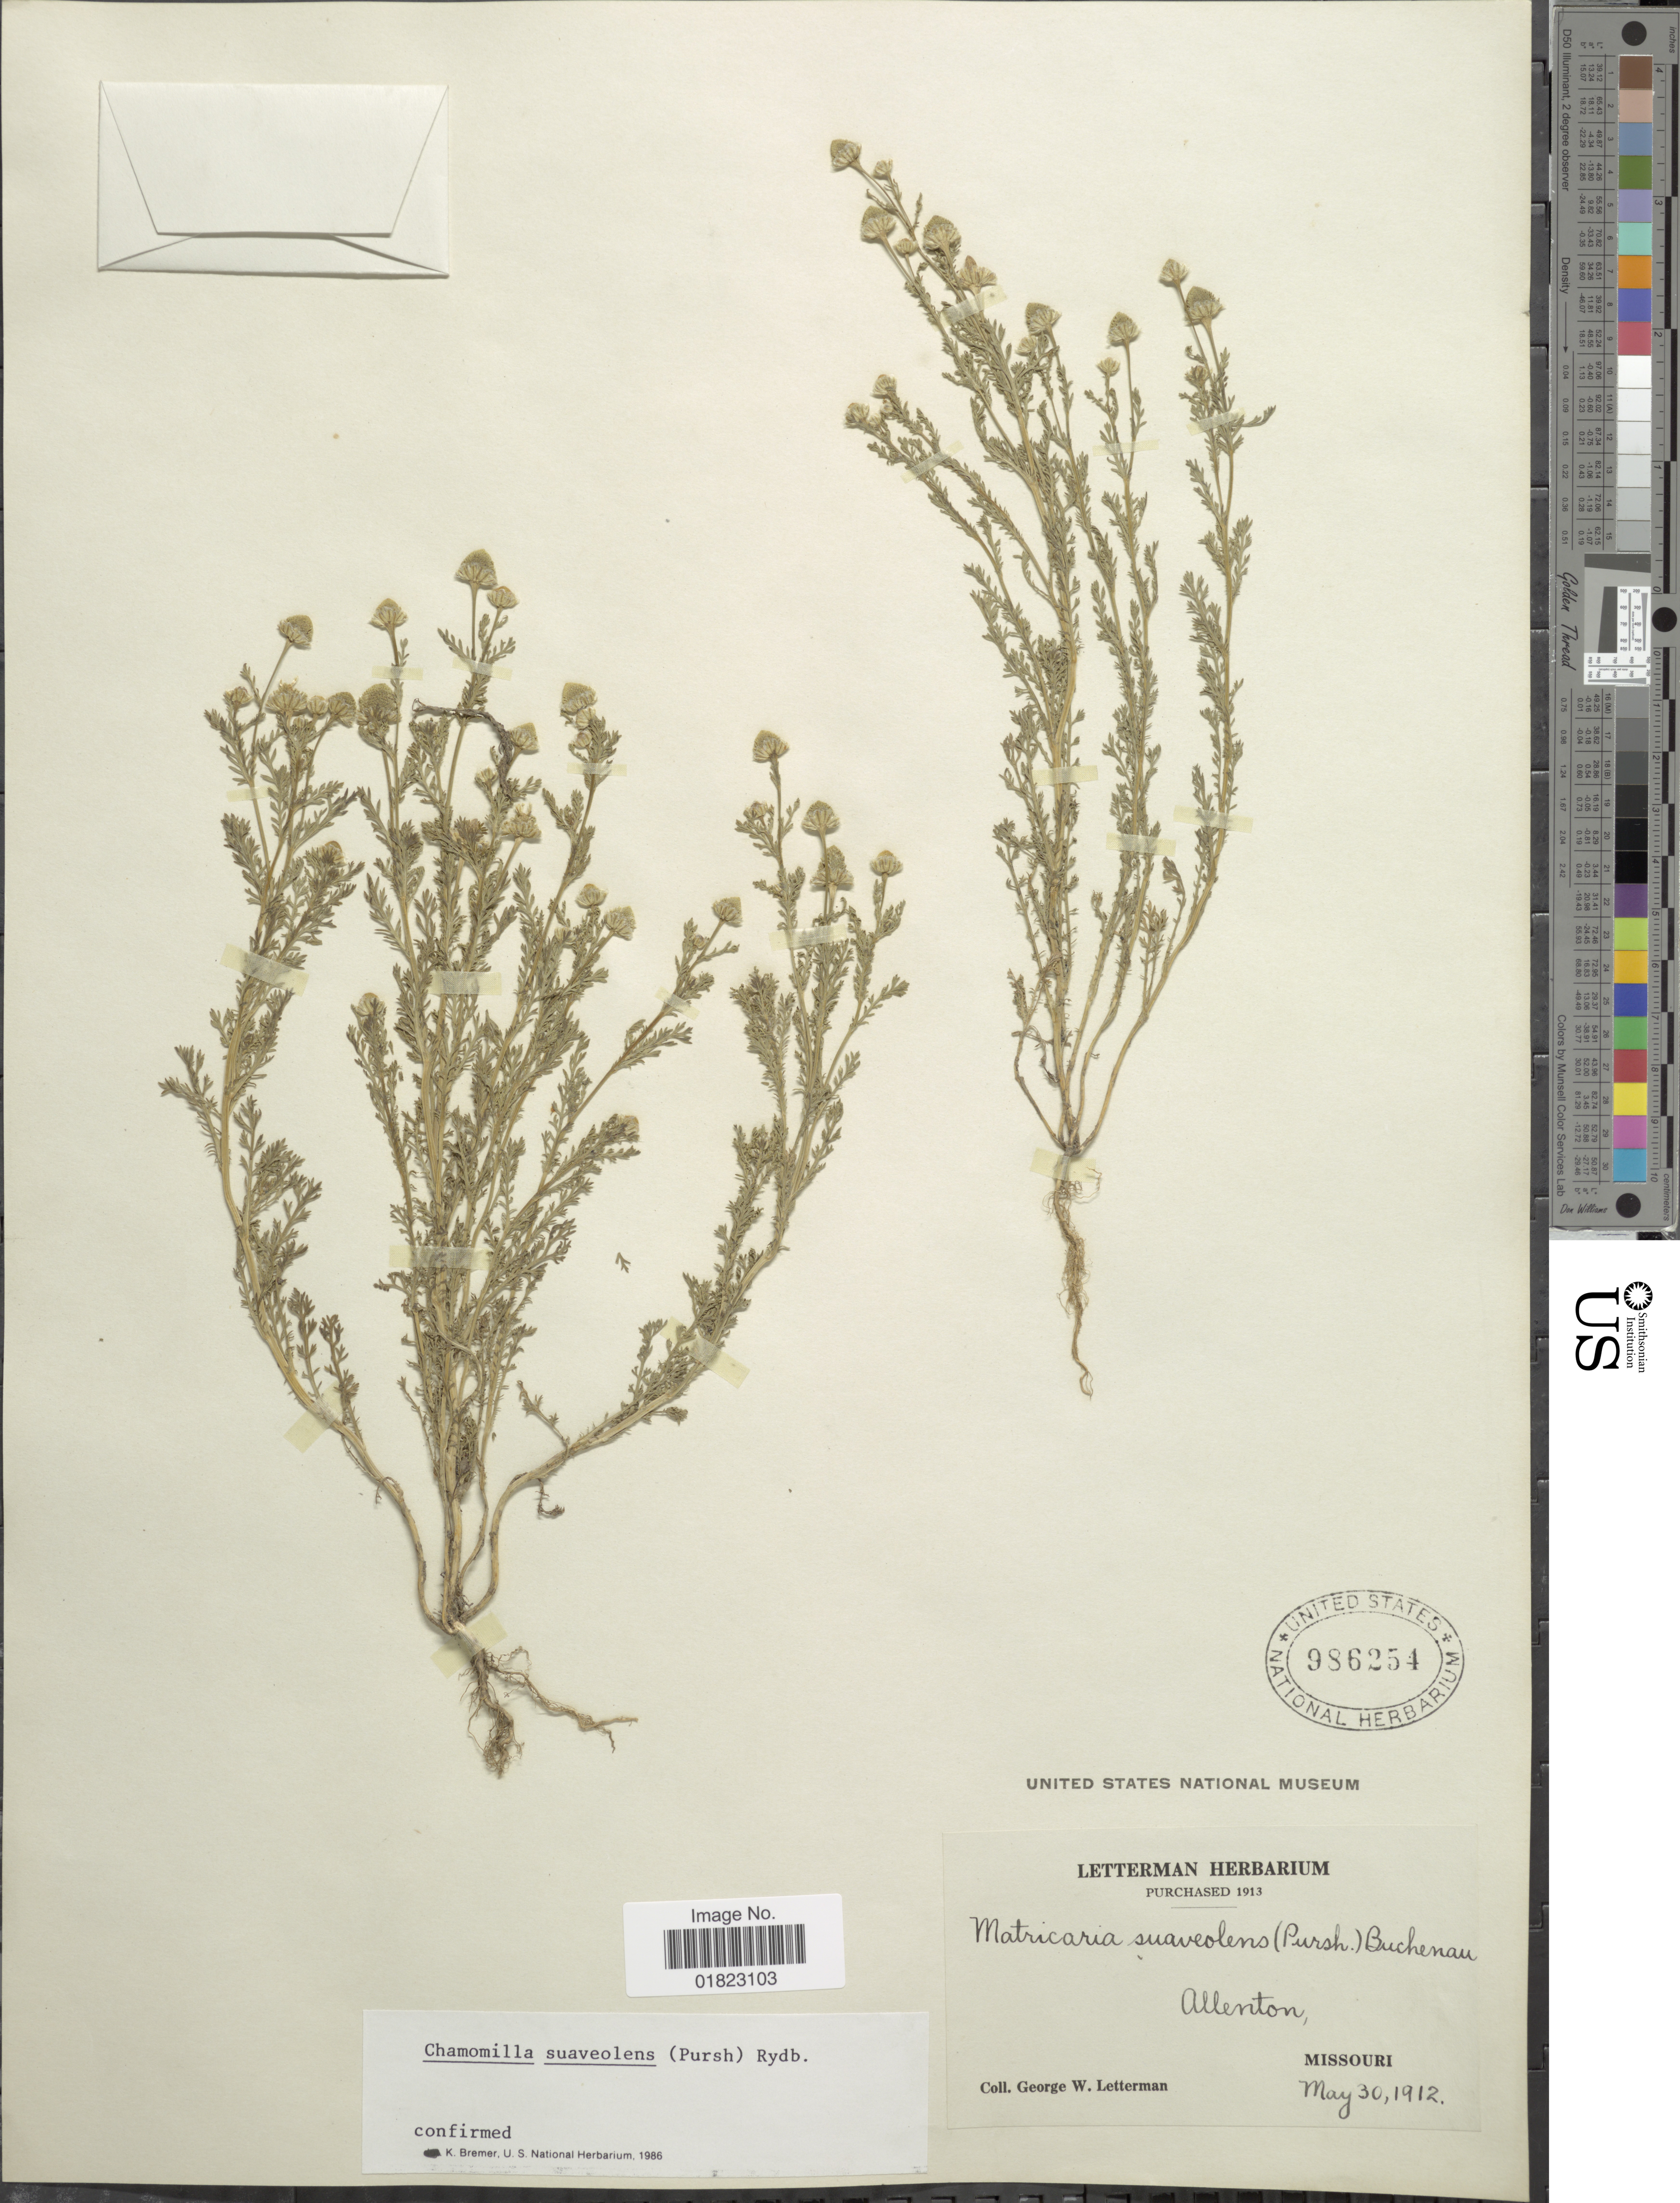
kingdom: Plantae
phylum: Tracheophyta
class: Magnoliopsida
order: Asterales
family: Asteraceae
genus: Matricaria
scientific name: Matricaria matricarioides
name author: (Less.) Porter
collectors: G. W. Letterman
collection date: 1912-05-30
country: United States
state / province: Missouri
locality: Allenton.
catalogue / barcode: US 986254